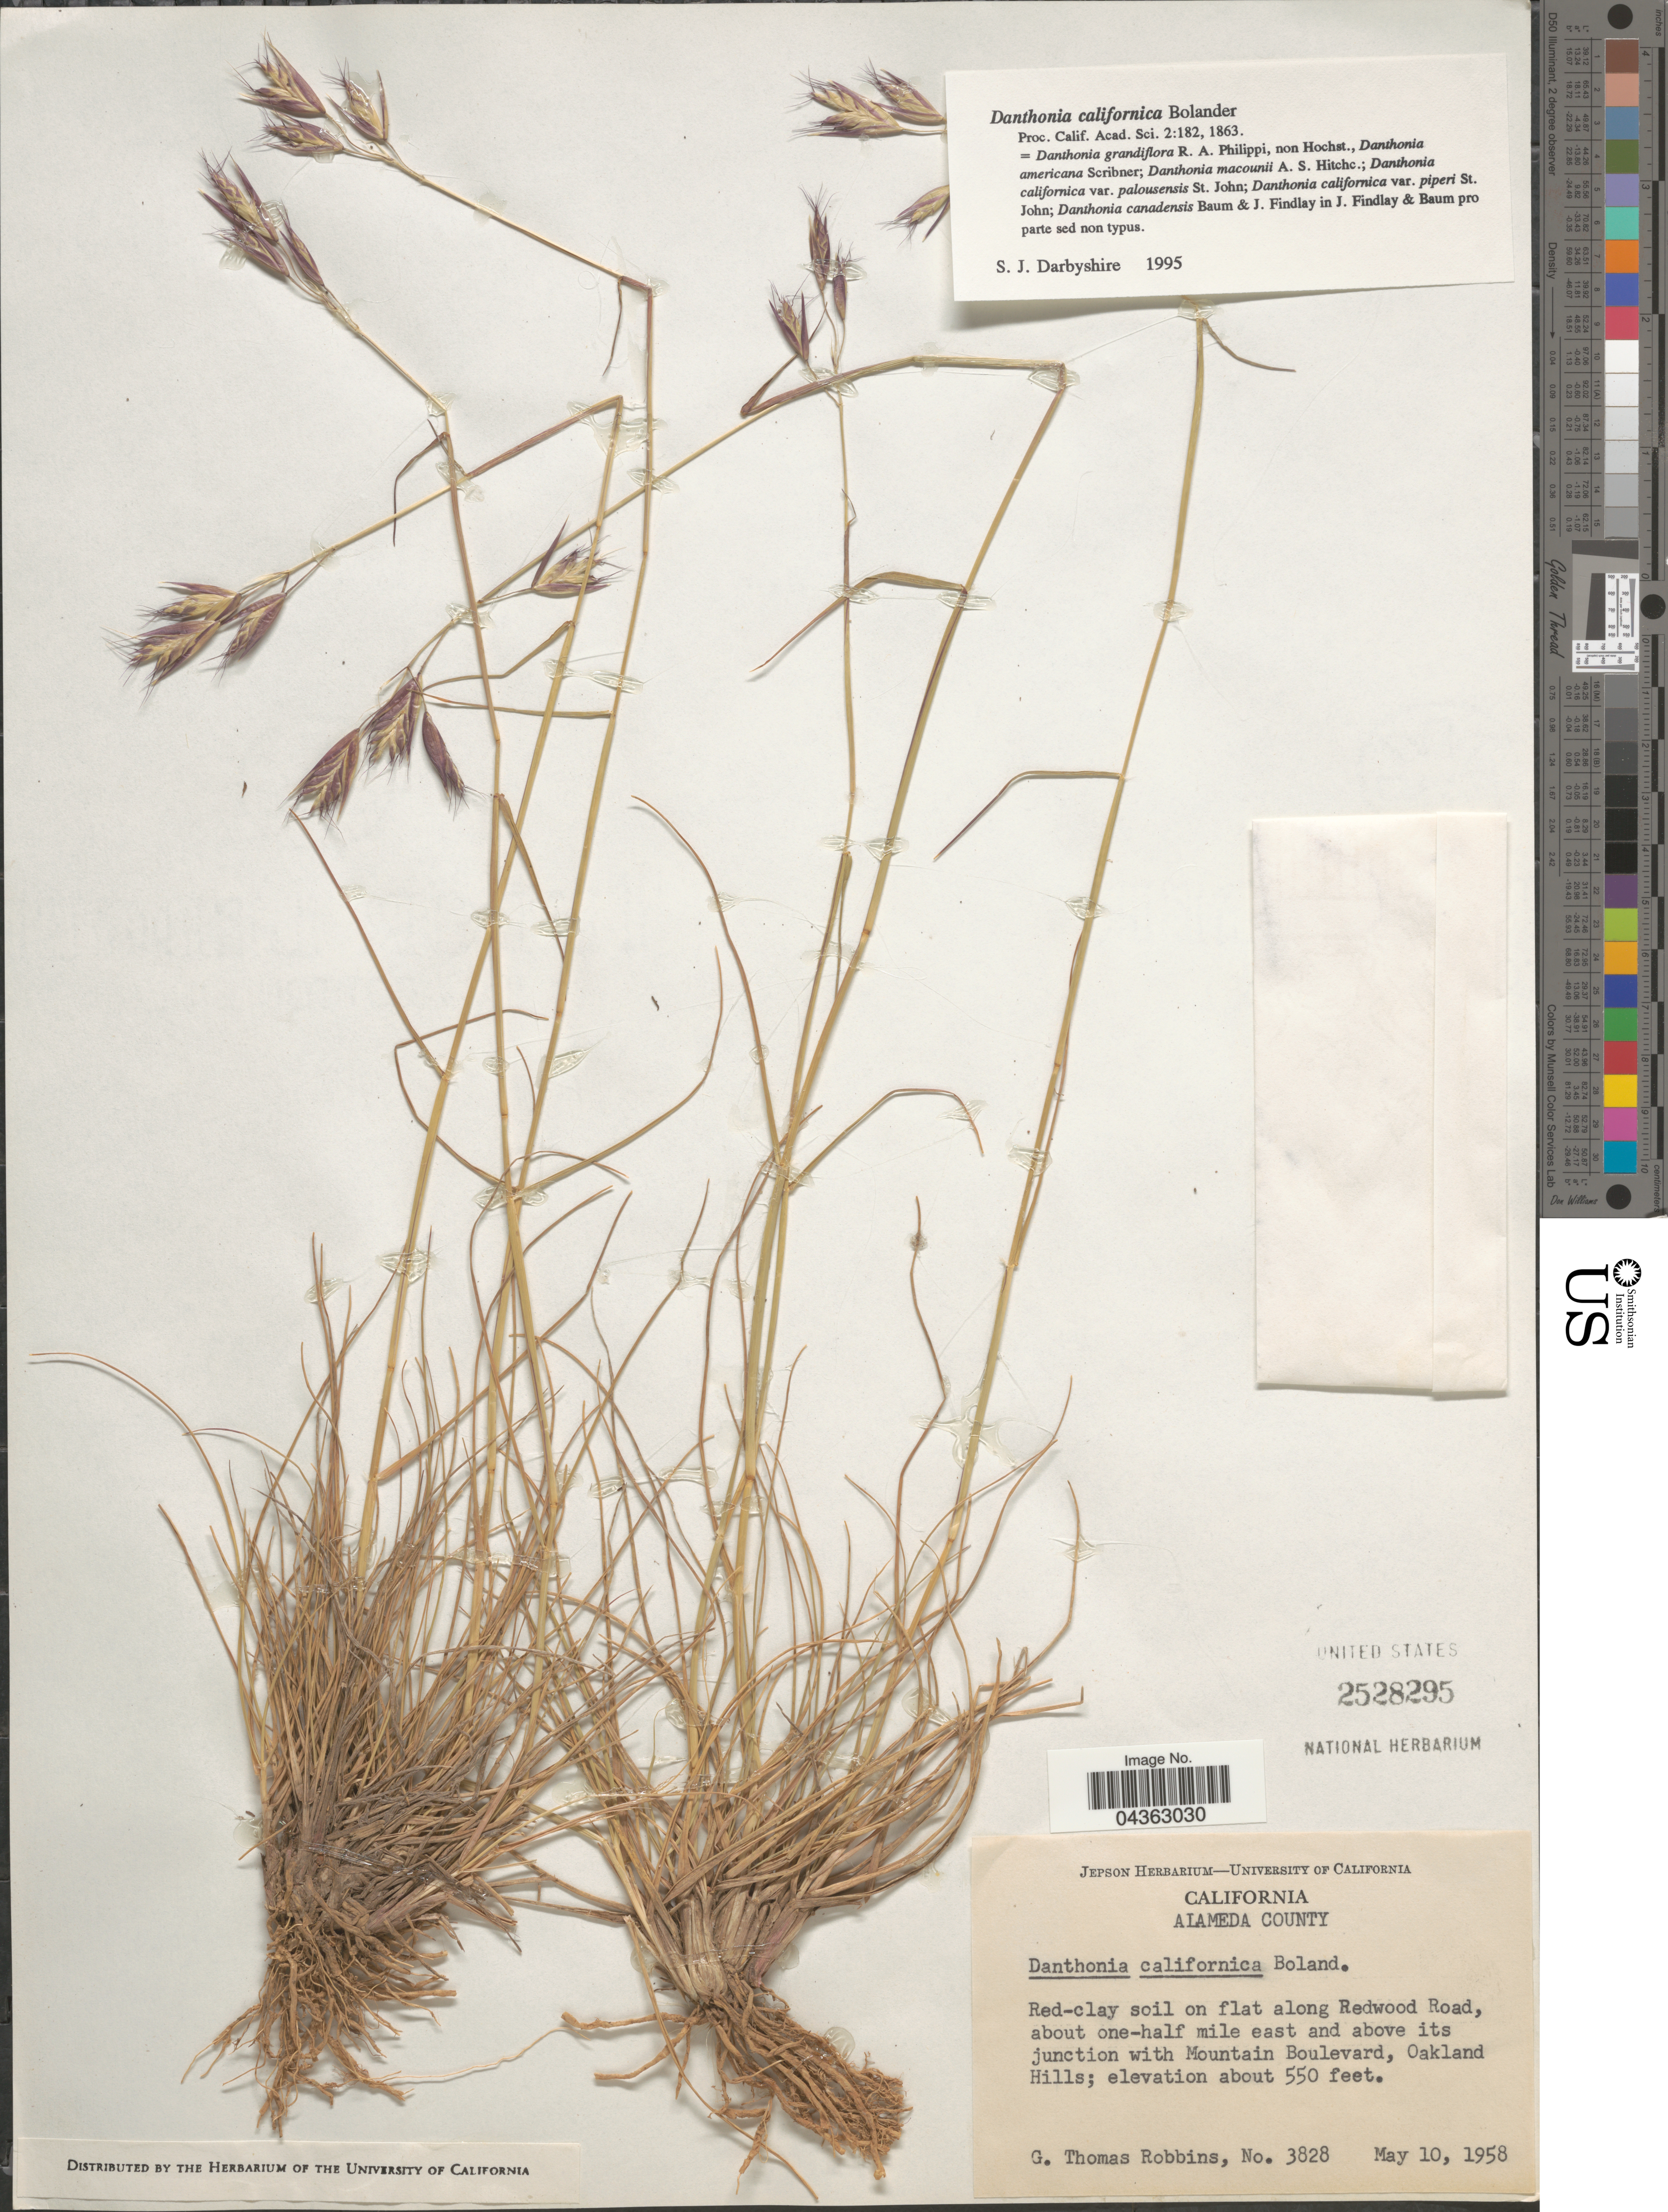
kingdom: Plantae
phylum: Tracheophyta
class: Liliopsida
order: Poales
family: Poaceae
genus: Danthonia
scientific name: Danthonia californica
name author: Bol.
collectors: G. T. Robbins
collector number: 3828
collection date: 1958-05-10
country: United States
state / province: California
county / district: Alameda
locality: Alameda County. On flat along Redwood Road, about one-half mile east and above its junction with Mountain Boulevard, Oakland Hills.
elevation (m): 168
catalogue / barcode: US 2528295